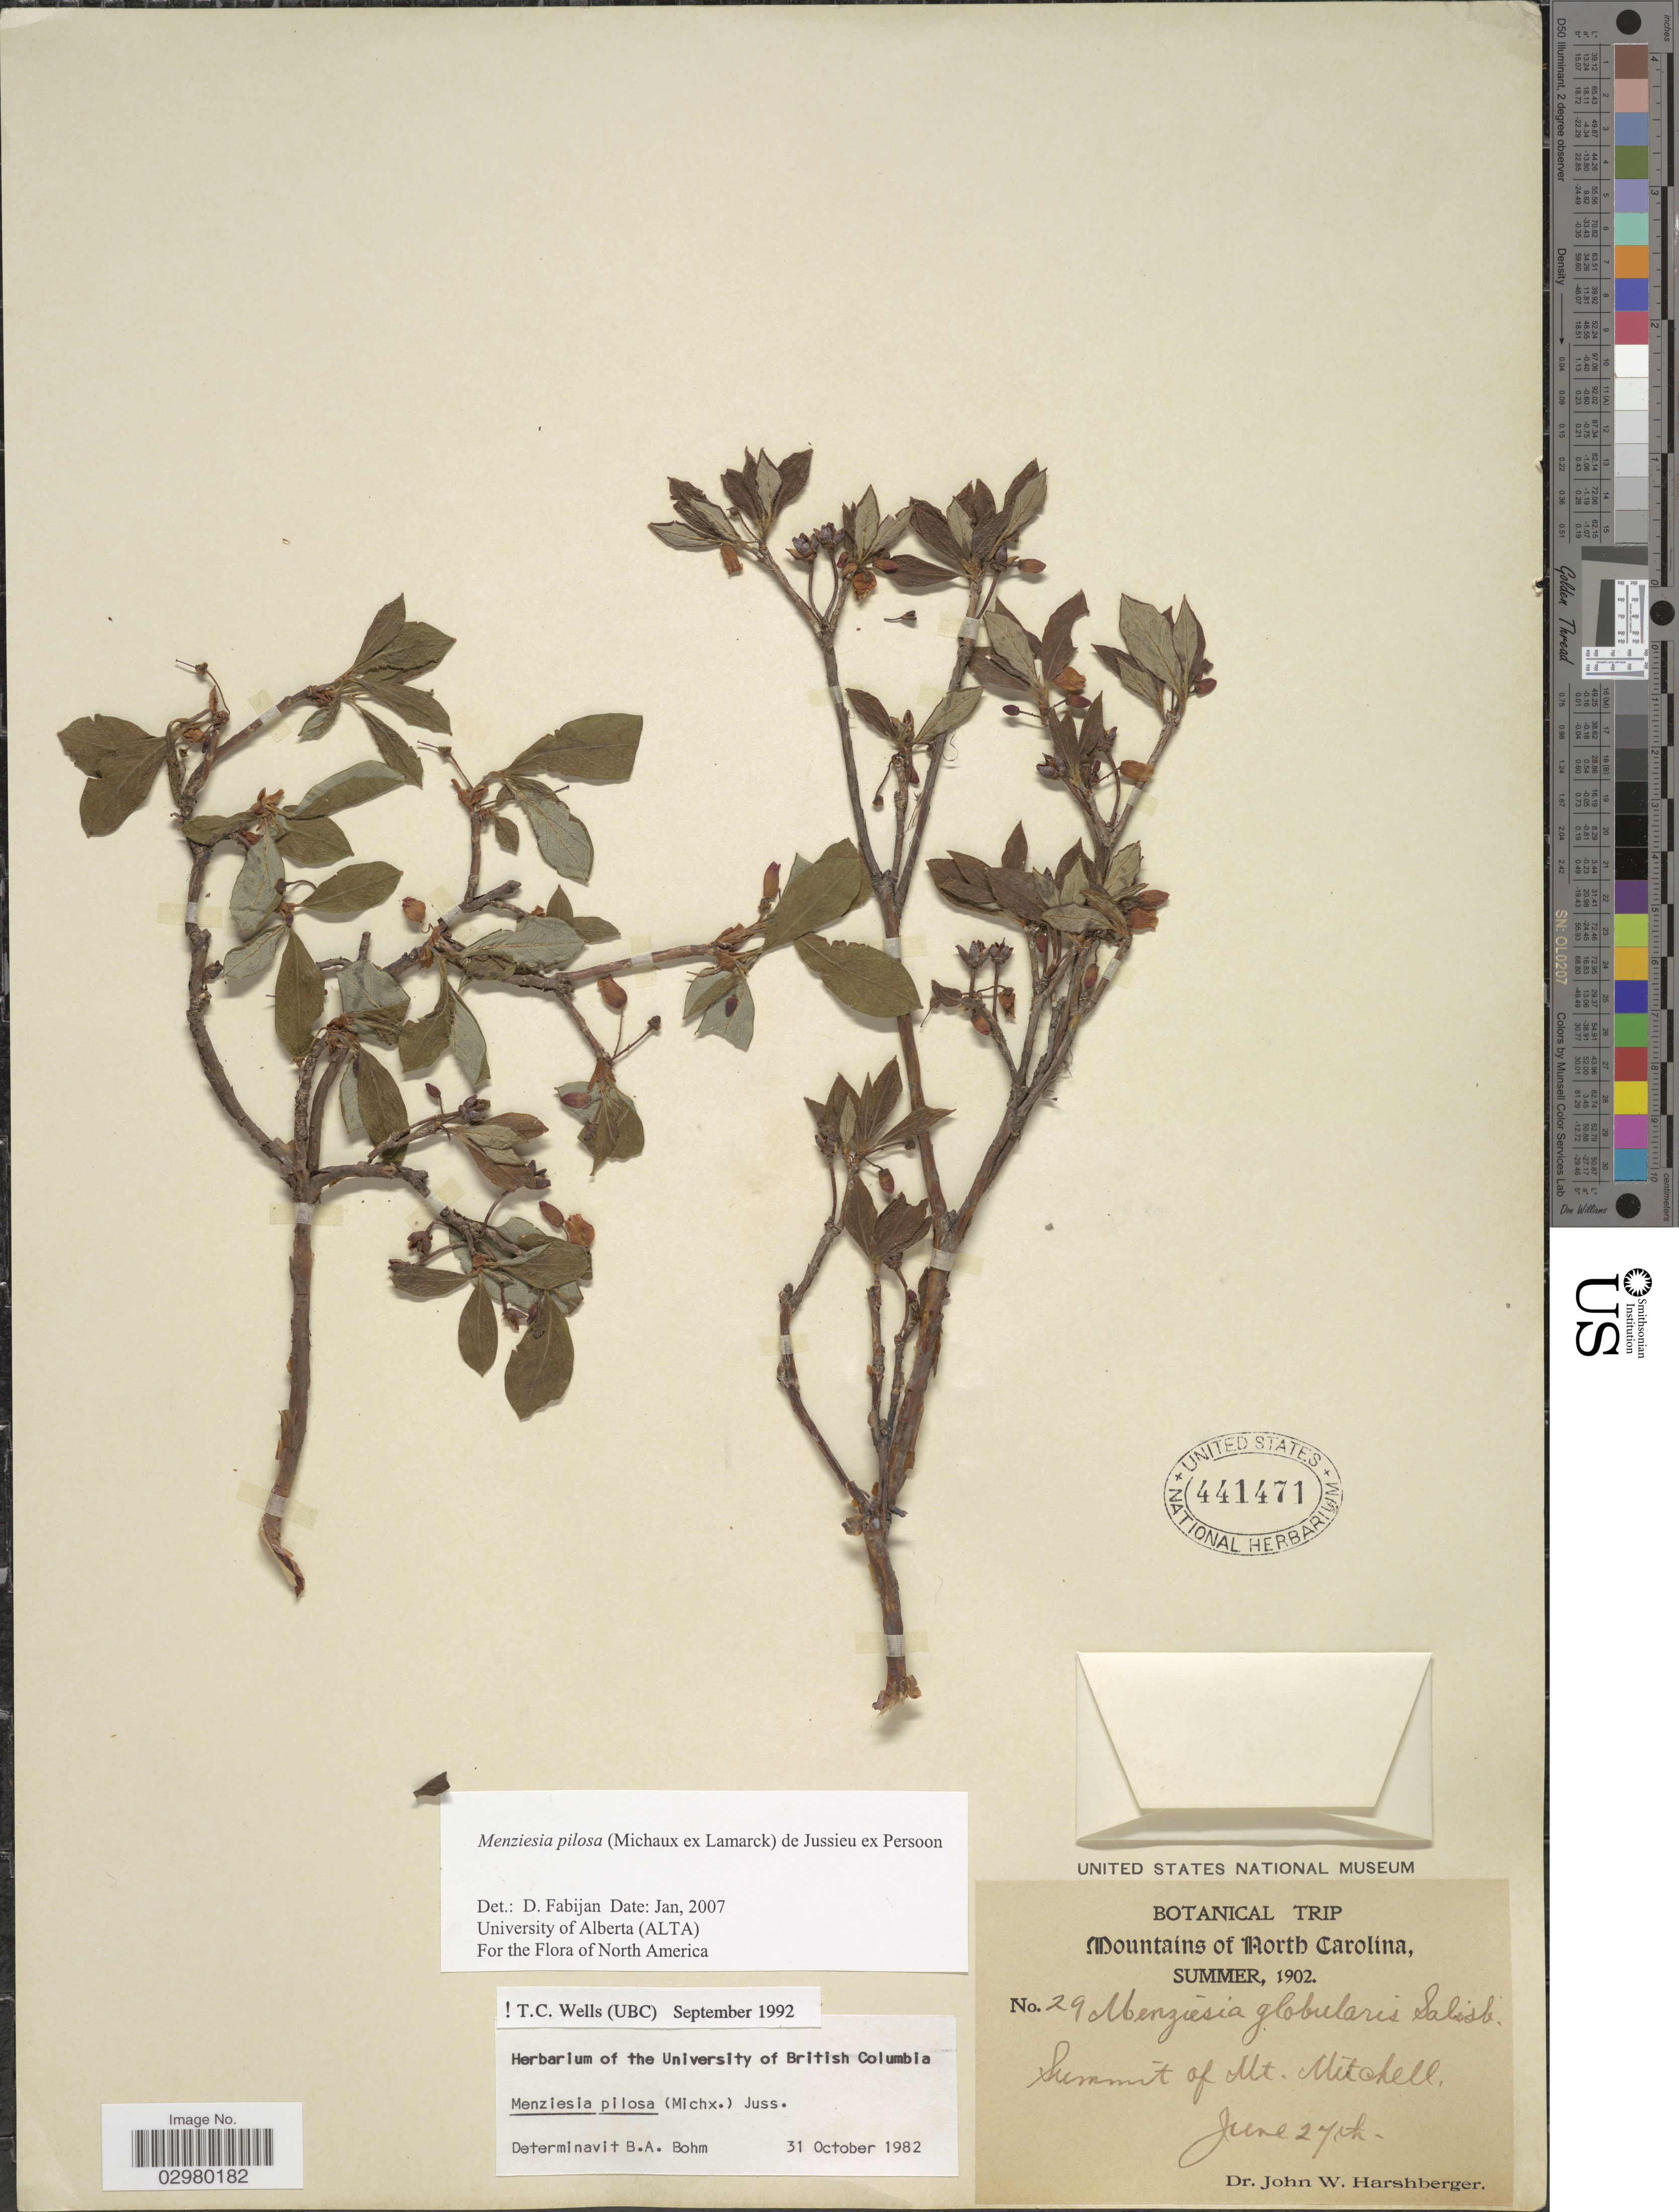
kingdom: Plantae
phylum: Tracheophyta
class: Magnoliopsida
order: Ericales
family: Ericaceae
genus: Menziesia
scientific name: Menziesia pilosa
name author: (Michx.) Juss.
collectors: J. W. Harshberger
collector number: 29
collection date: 1902-06-27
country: United States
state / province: North Carolina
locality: Mountains of North Carolina. Summit of Mt. Mitchell.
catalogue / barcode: US 441471